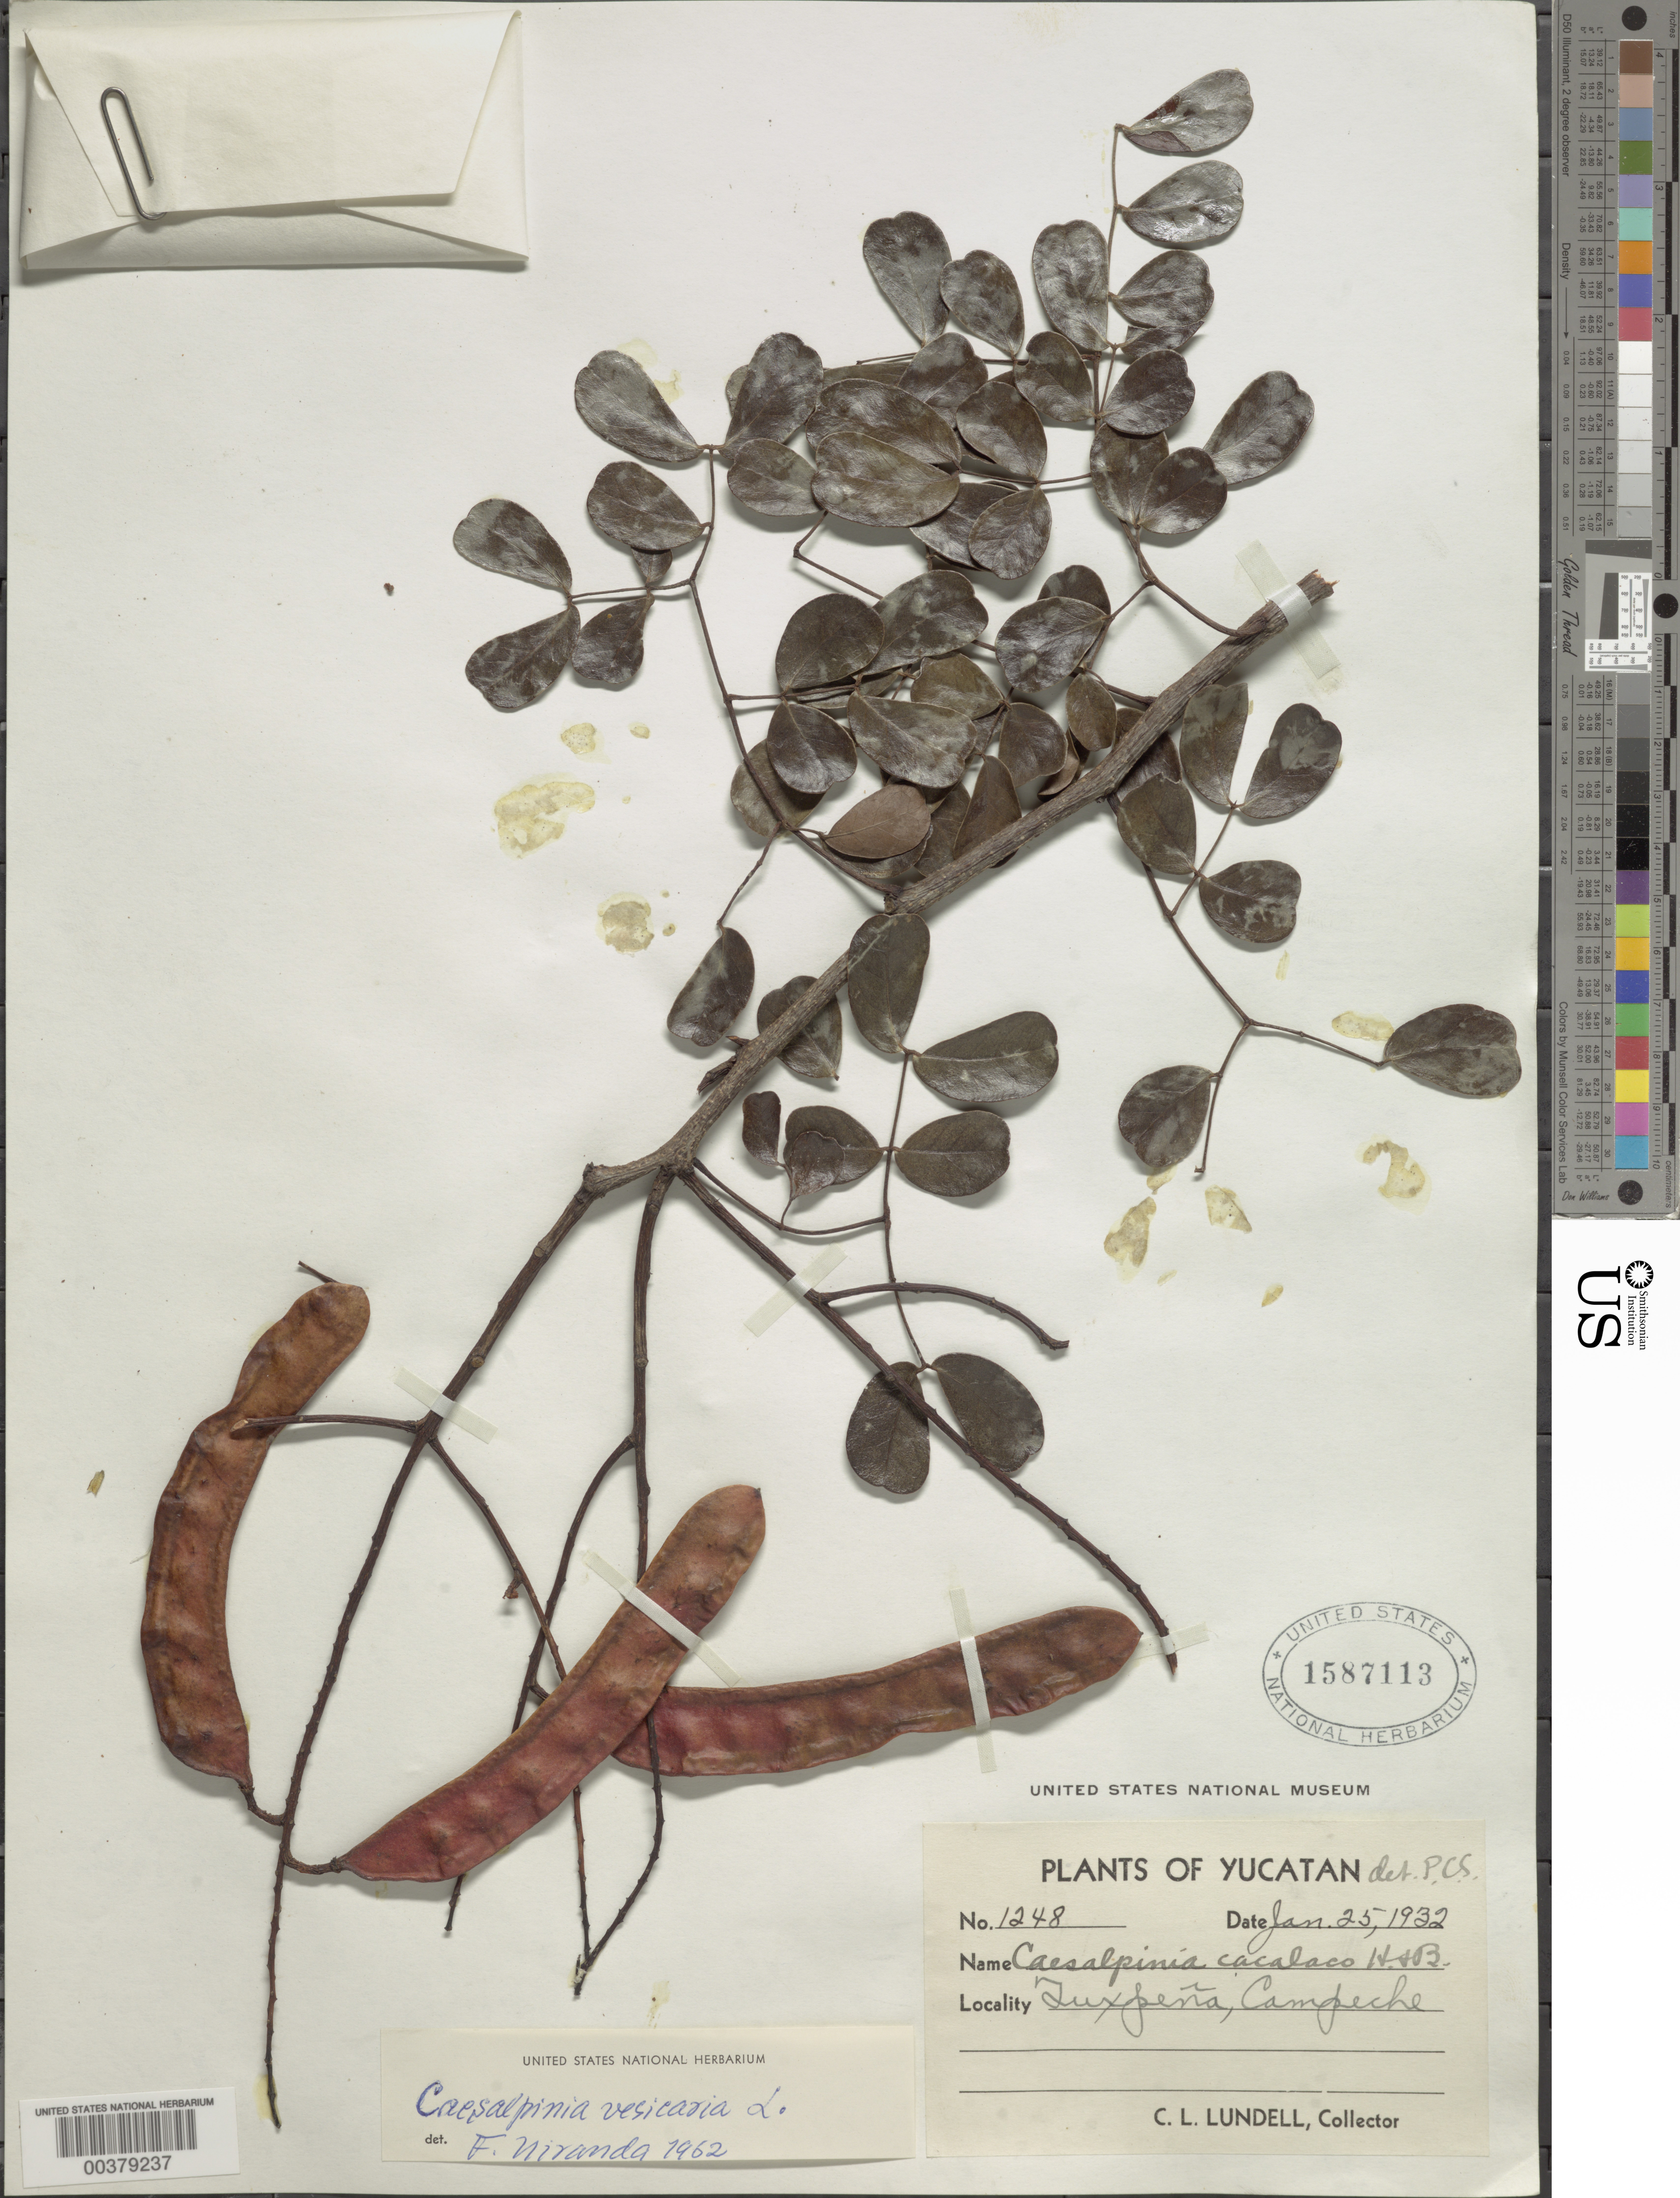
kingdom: Plantae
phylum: Tracheophyta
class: Magnoliopsida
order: Fabales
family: Fabaceae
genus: Tara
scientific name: Tara vesicaria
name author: (L.) Molinari et al.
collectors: C. L. Lundell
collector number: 1248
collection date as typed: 25 Jan 1932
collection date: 1932-01-25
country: Mexico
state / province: Campeche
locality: Tuxpena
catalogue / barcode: US 1587113